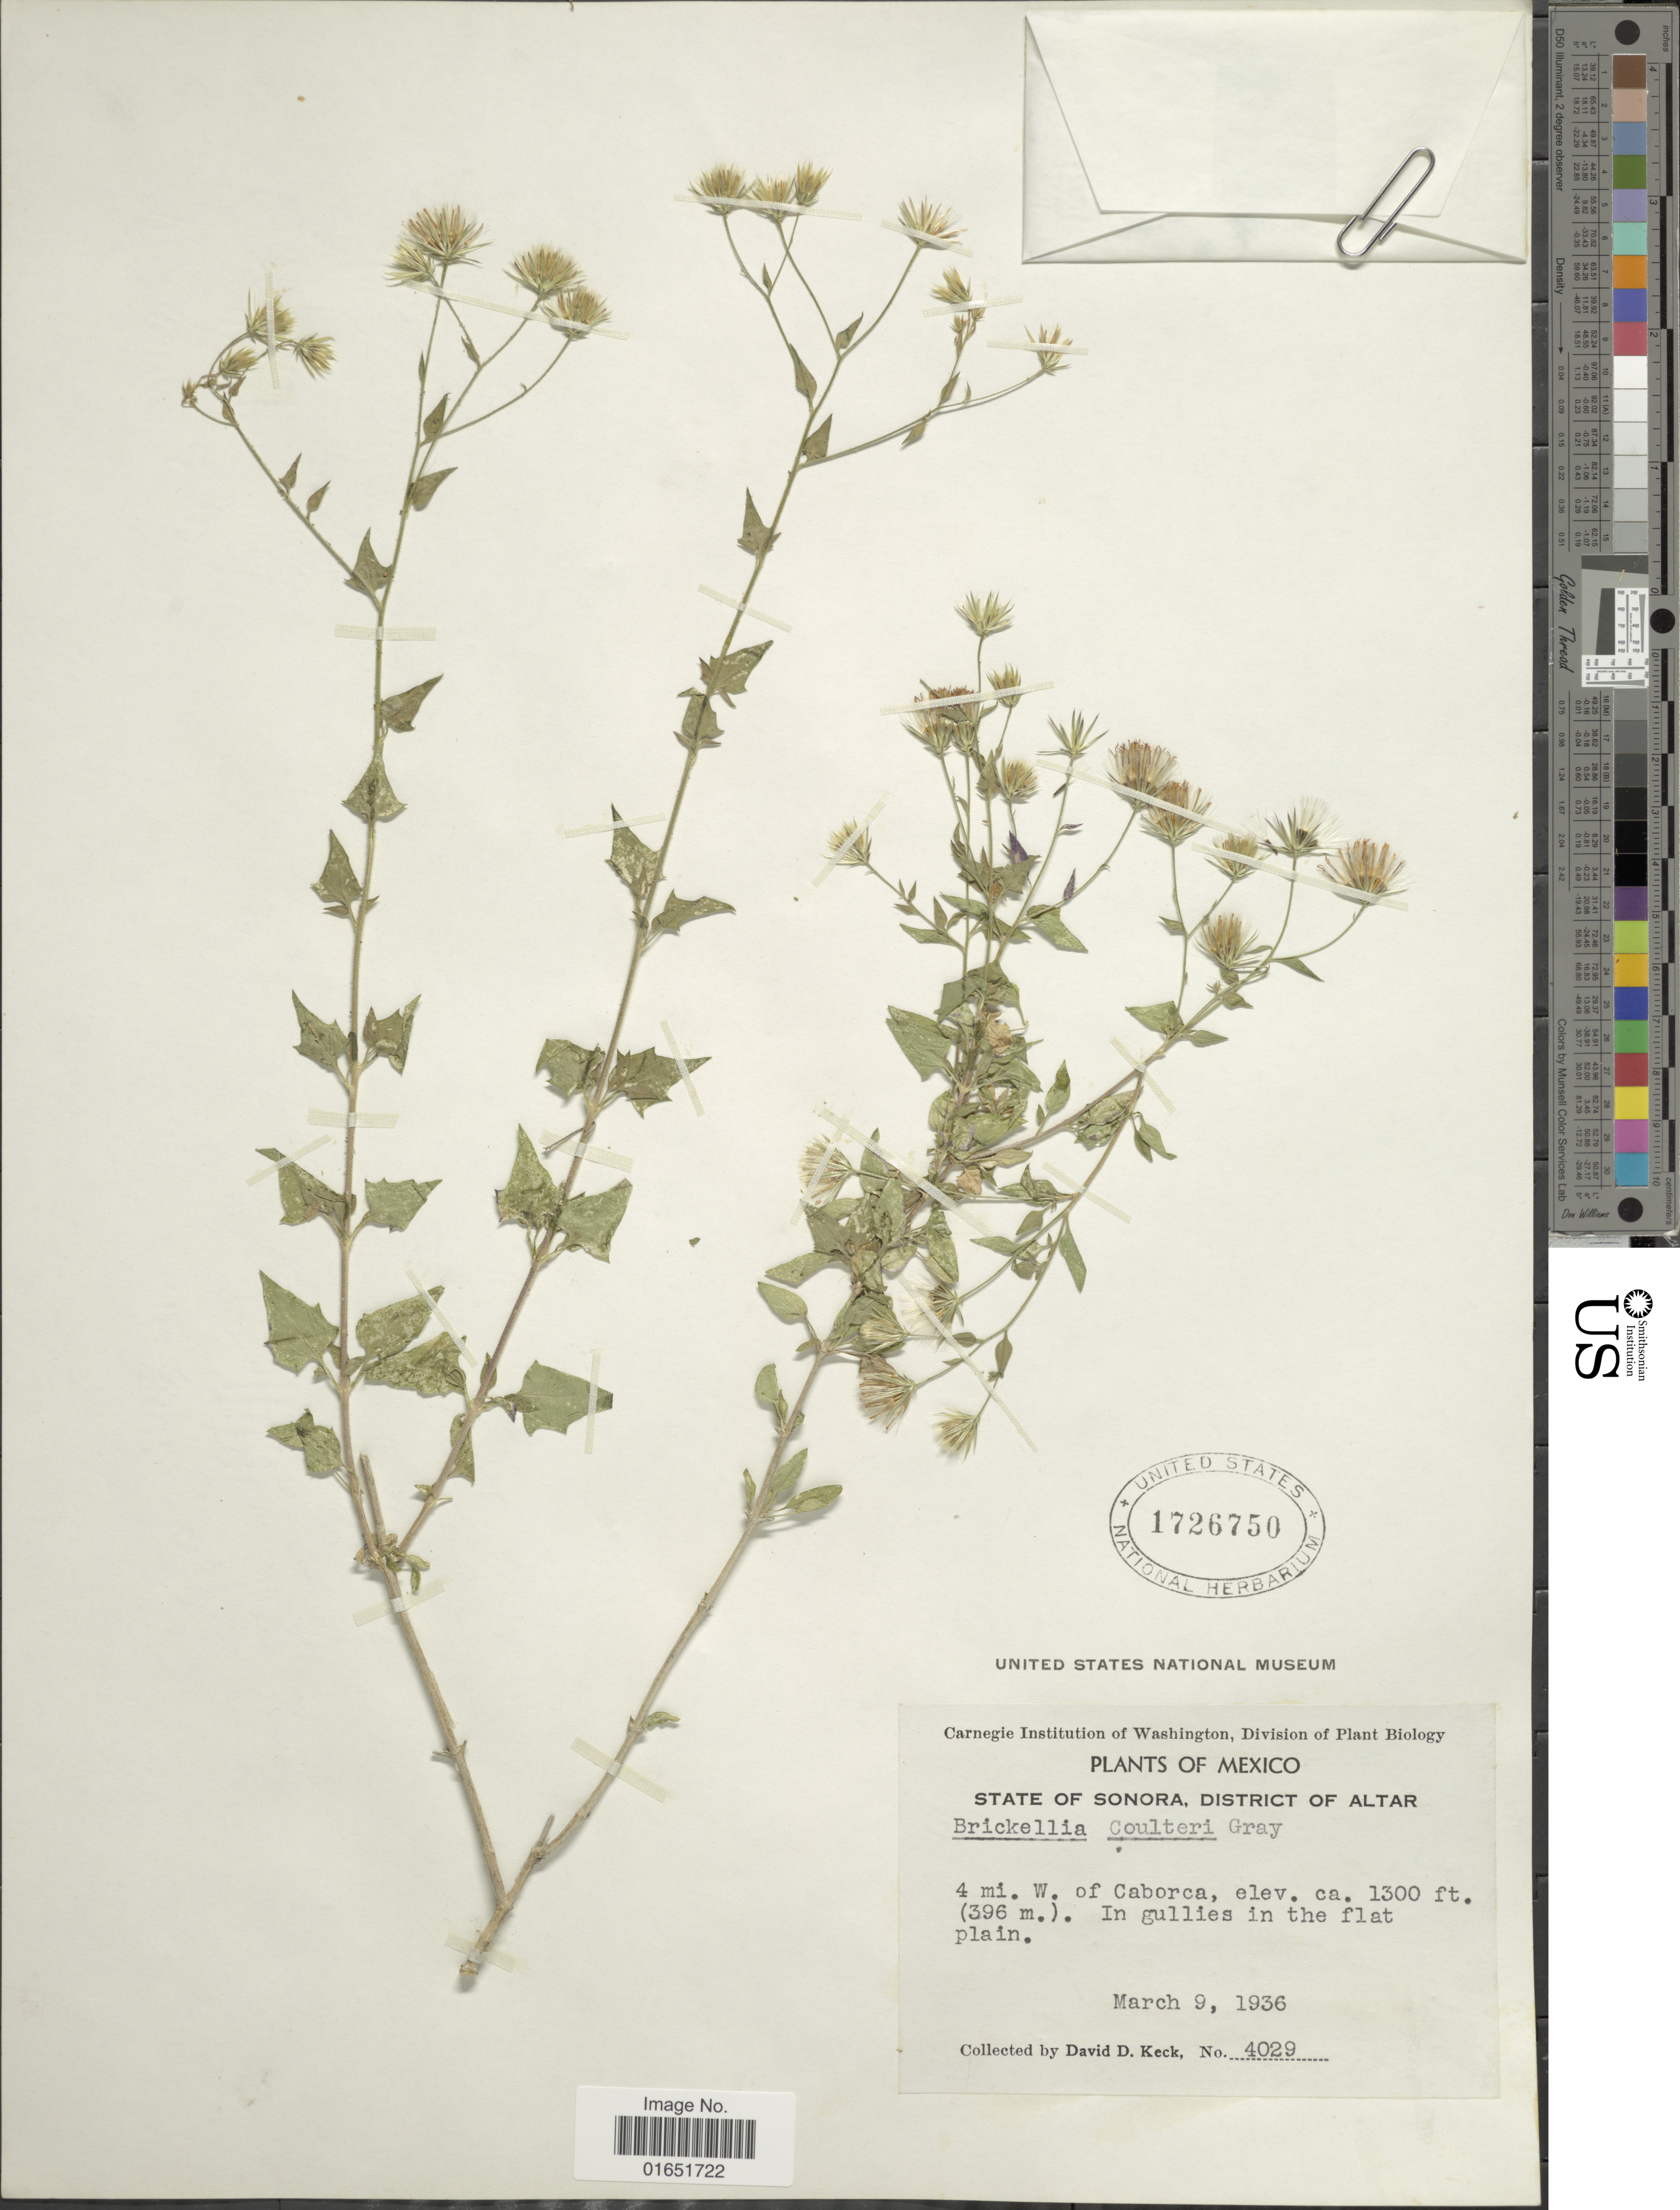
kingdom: Plantae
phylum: Tracheophyta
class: Magnoliopsida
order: Asterales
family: Asteraceae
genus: Brickellia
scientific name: Brickellia coulteri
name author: A. Gray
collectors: D. D. Keck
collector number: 4029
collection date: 1936-03-09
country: Mexico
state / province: Sonora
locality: District of Altar, 4 mi. W. of Canorca. In gulleis in the flat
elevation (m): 396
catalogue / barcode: US 1726750